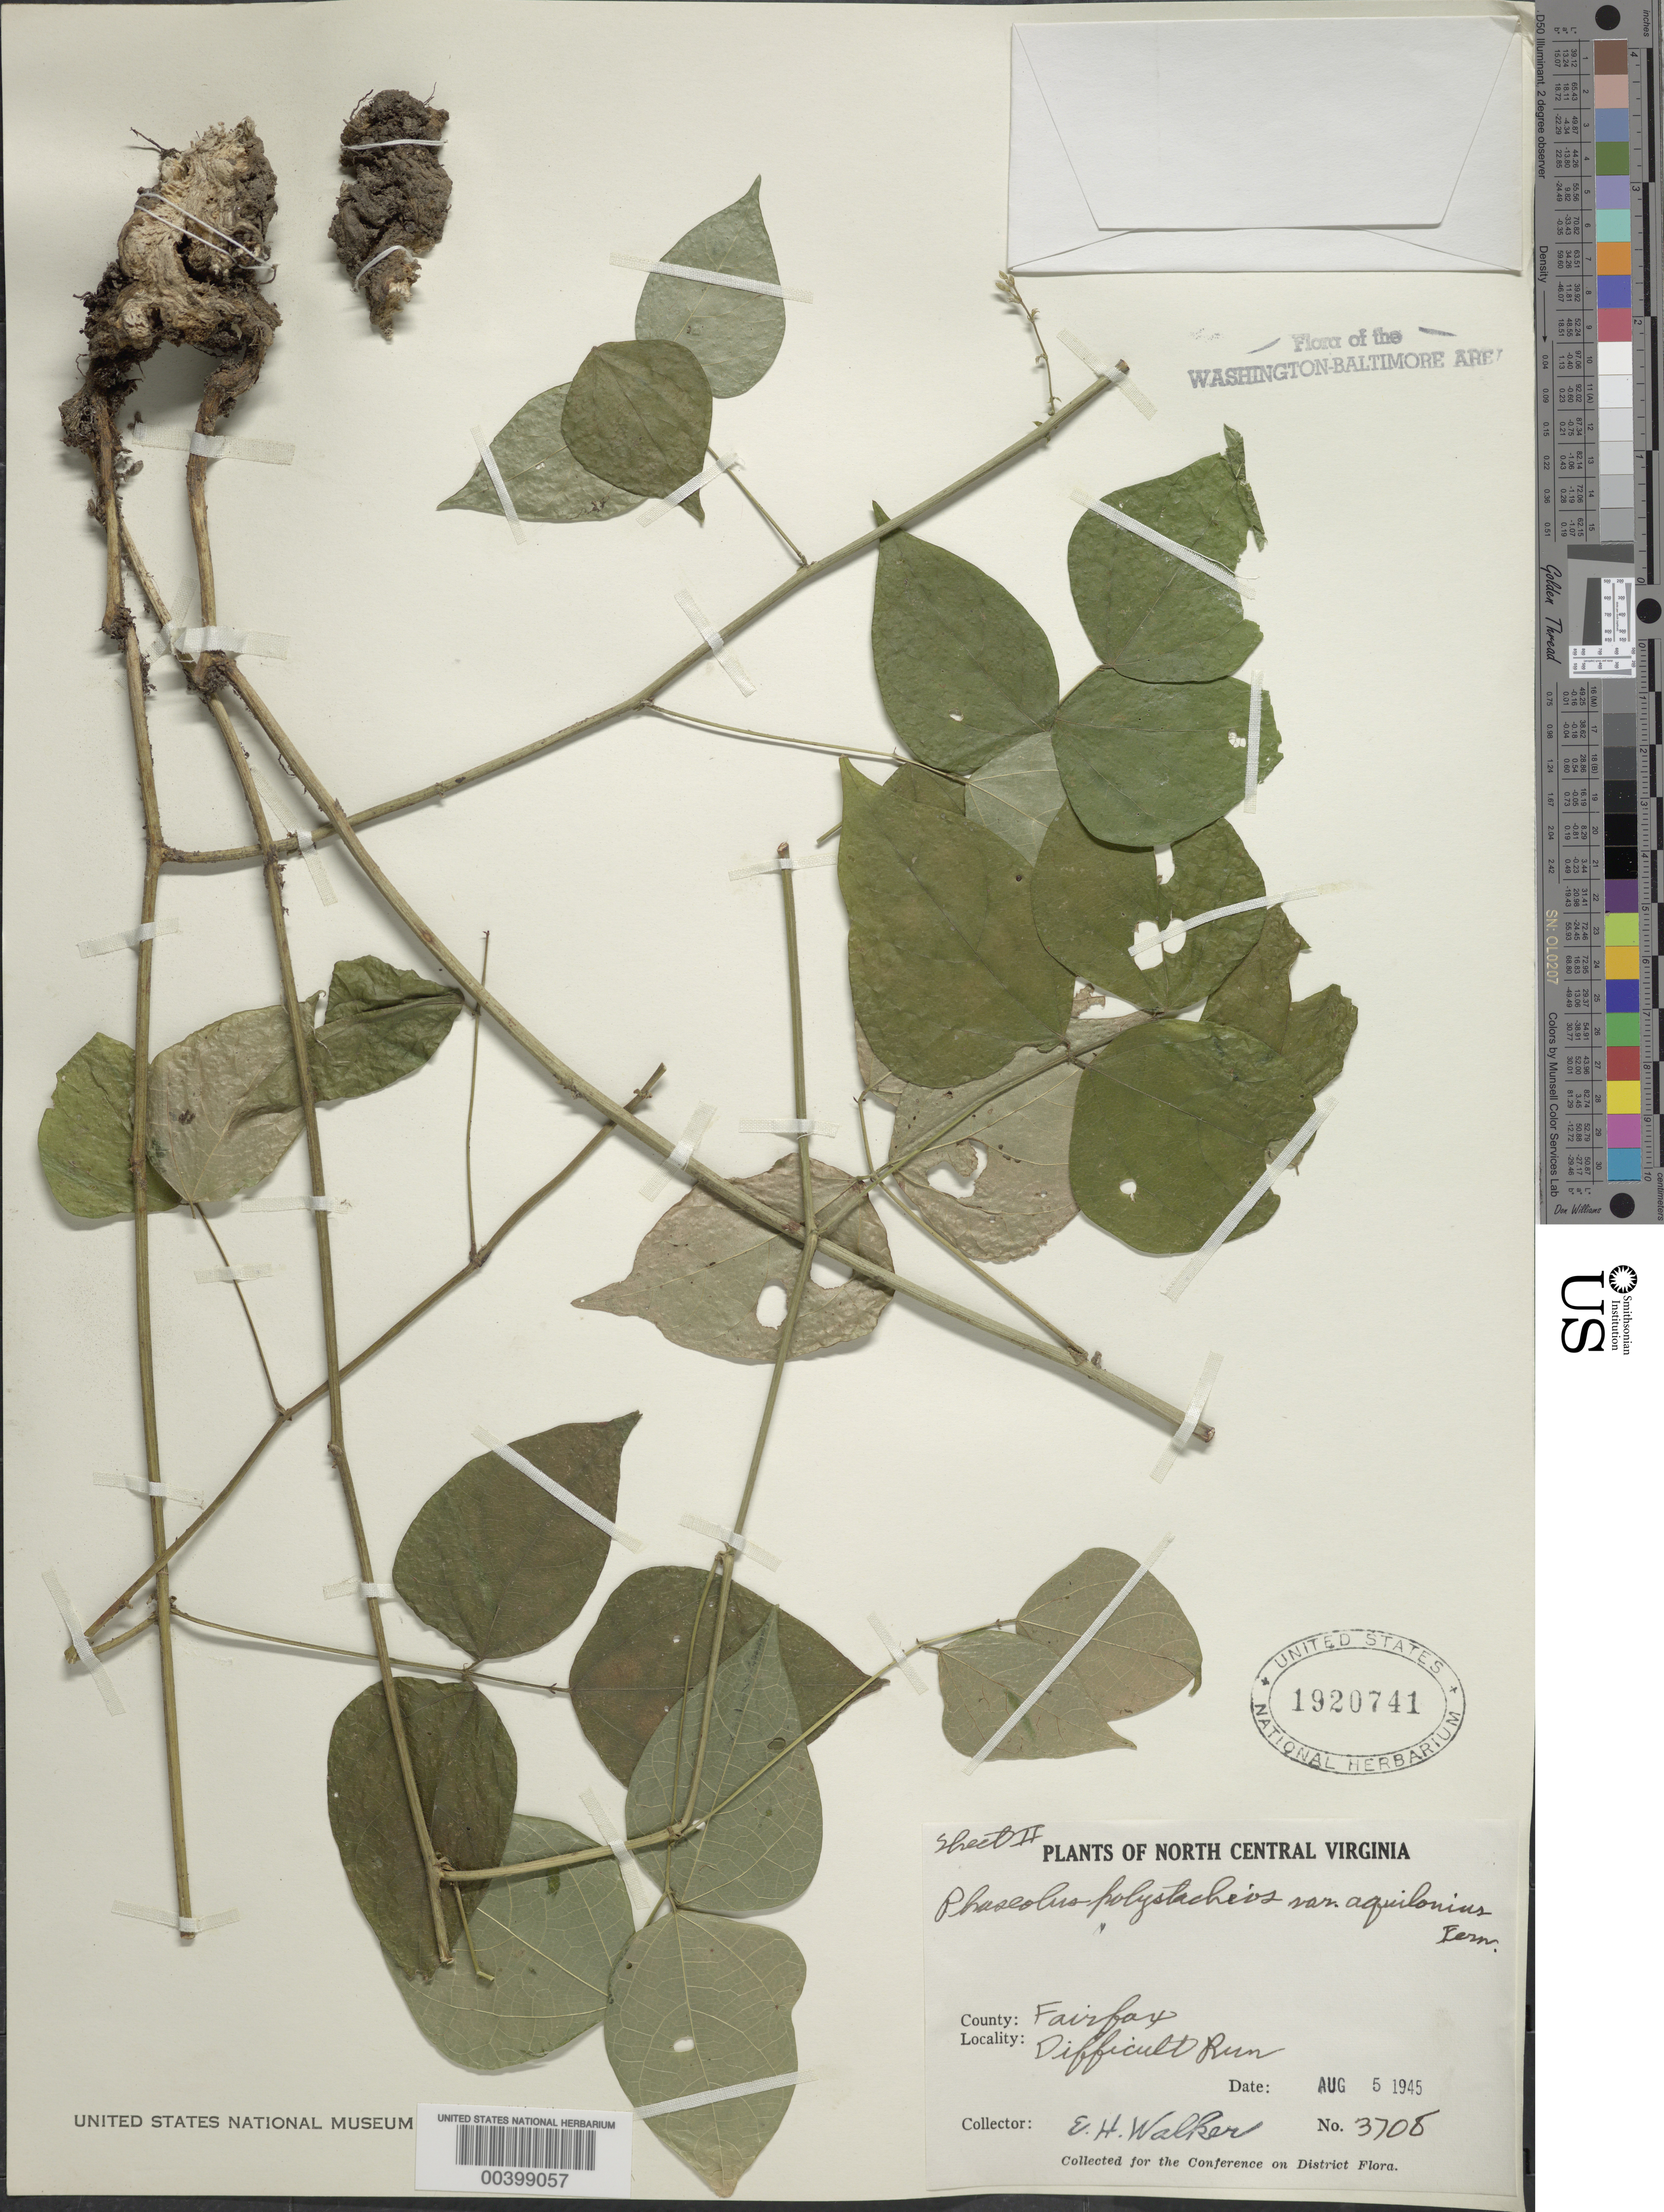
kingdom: Plantae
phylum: Tracheophyta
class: Magnoliopsida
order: Fabales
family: Fabaceae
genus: Phaseolus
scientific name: Phaseolus polystachios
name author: (L.) Britton, Stearns & Poggenb.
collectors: E. H. Walker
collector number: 3708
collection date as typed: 05 Aug 1945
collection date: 1945-08-05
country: United States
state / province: Virginia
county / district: Fairfax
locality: Difficult Run C. and O. Canal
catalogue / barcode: US 1920741